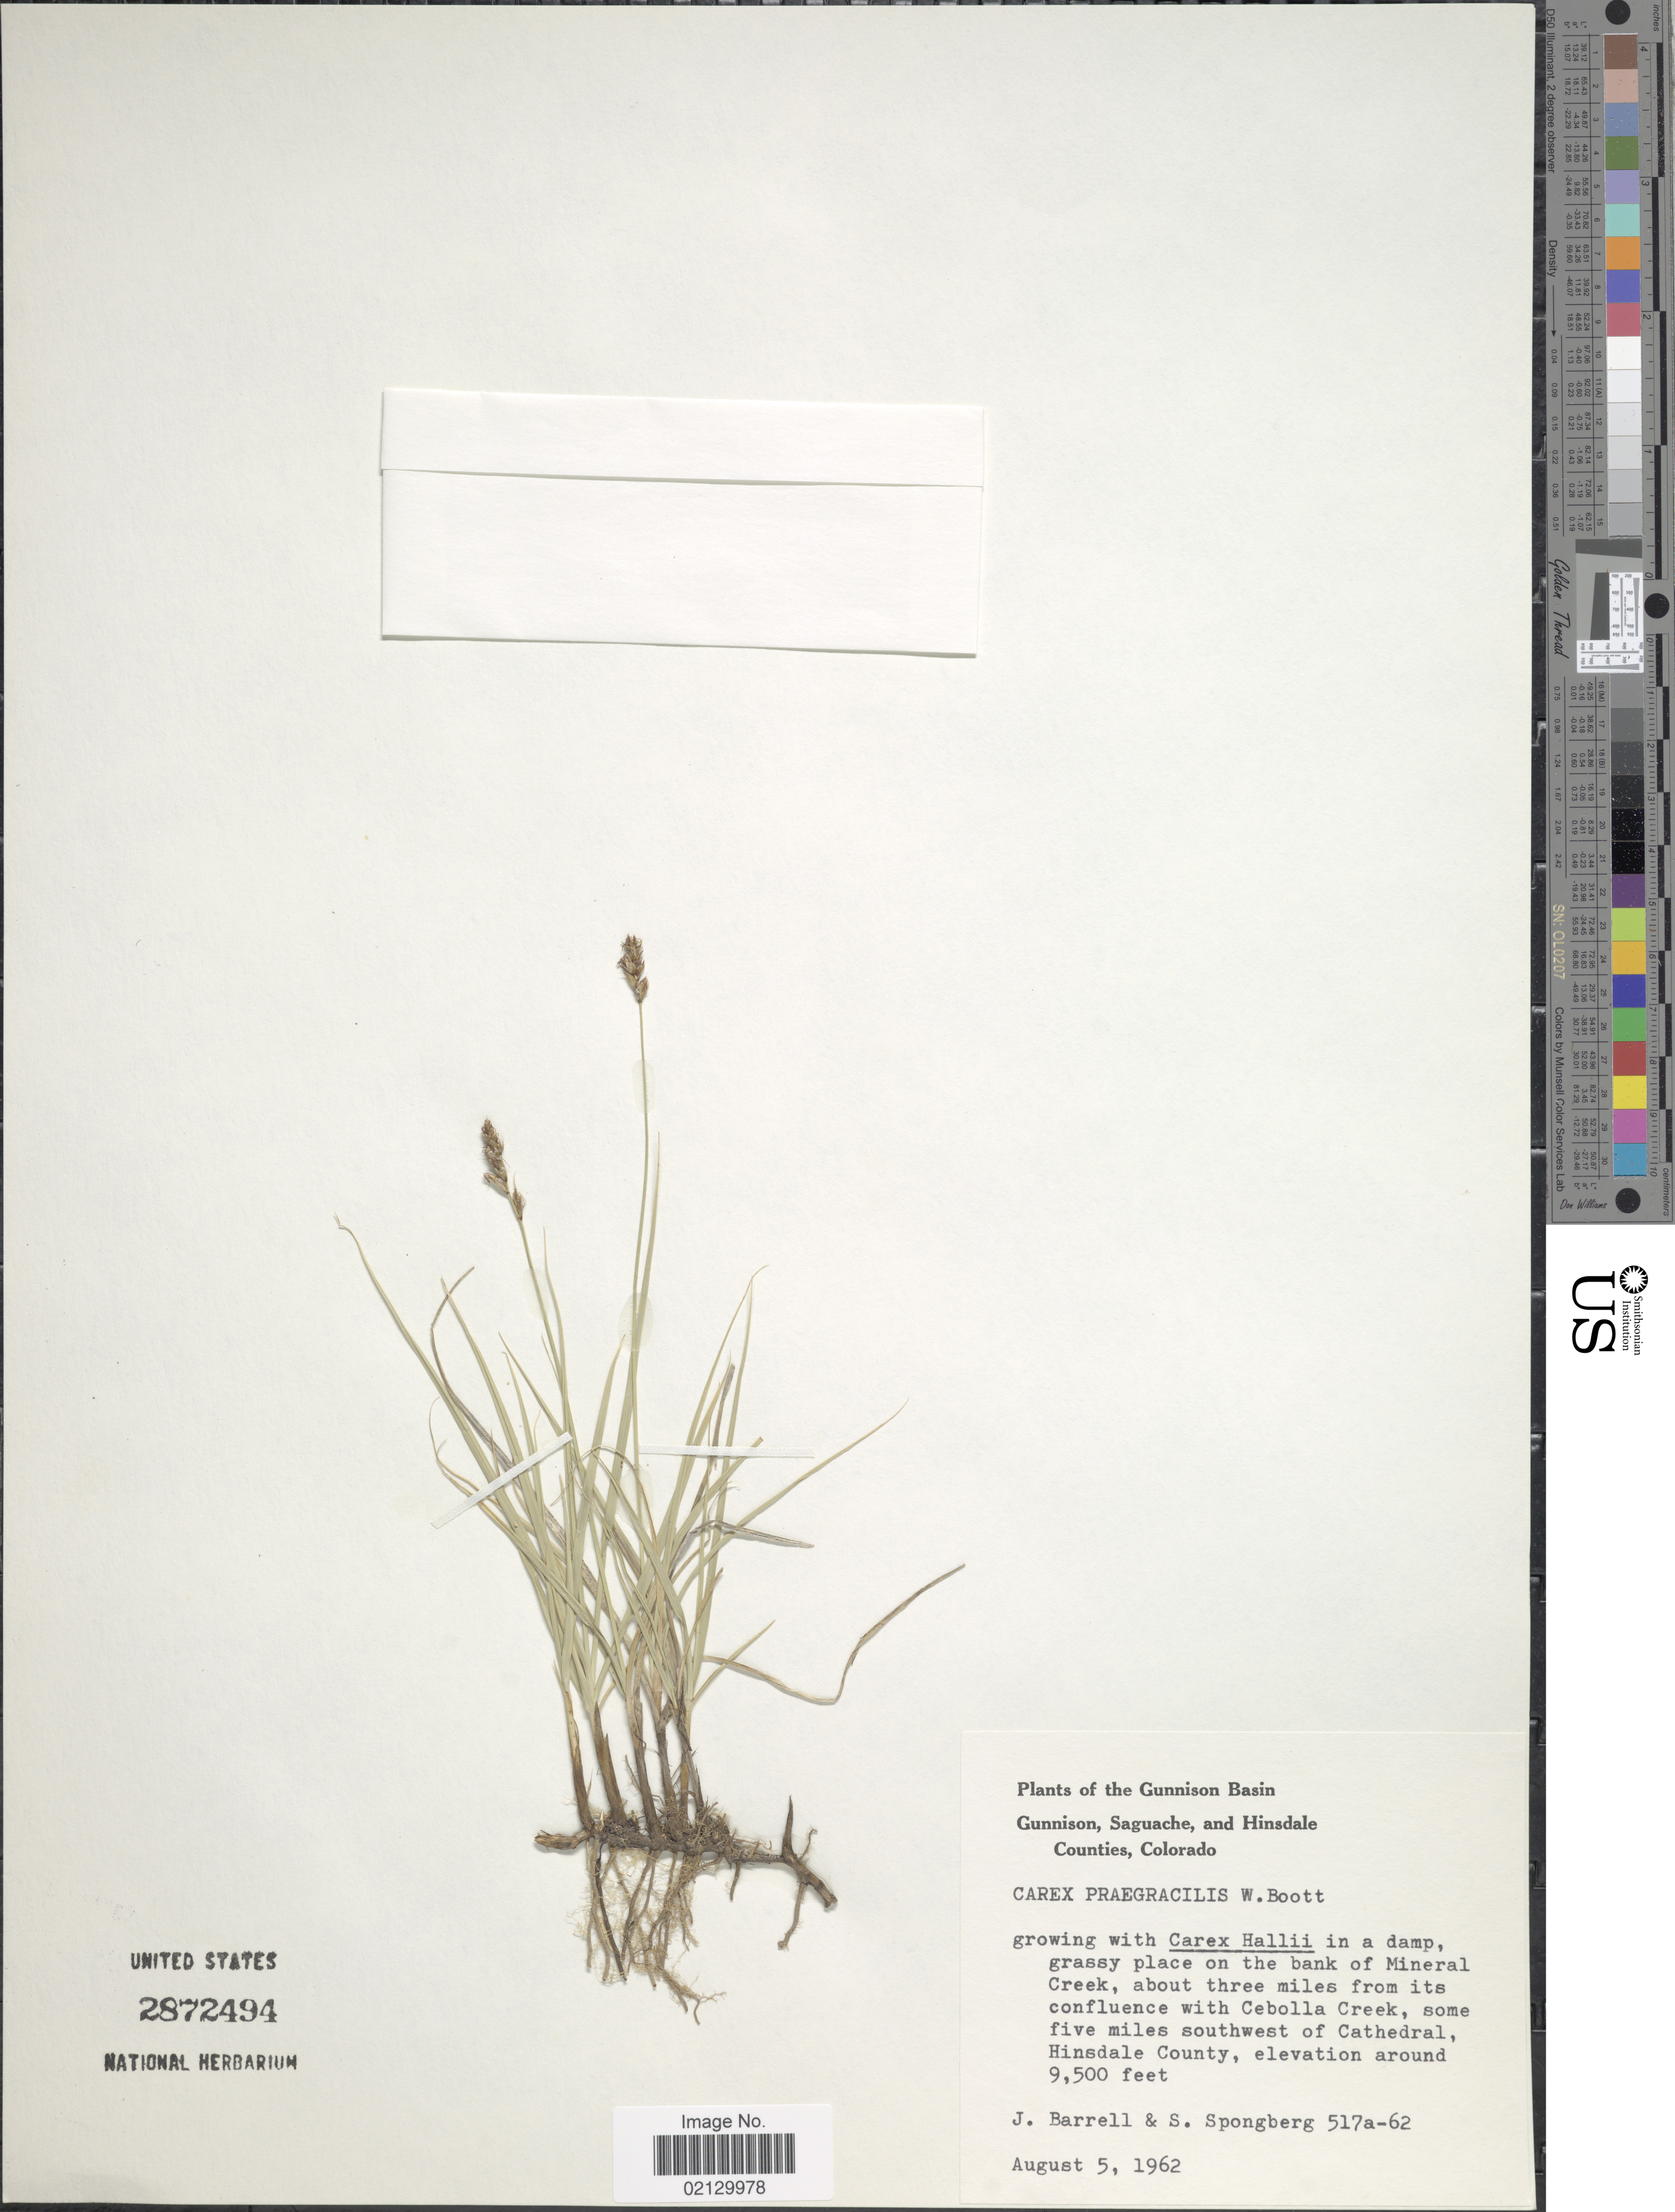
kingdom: Plantae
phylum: Tracheophyta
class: Liliopsida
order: Poales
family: Cyperaceae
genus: Carex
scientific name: Carex praegracilis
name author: W. Boott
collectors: J. Barrell & S. A.Spongberg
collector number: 517a-62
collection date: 1962-08-05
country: United States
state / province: Colorado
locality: Gunnison Basin, Gunnison, Saguache, and Hinsdale Counties, on the bank of Mineral Creek, about three miles from its confluence with cebolla Creek, some five miles southwest of Cathedral, Hinsdale County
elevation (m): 2896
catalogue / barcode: US 2872494